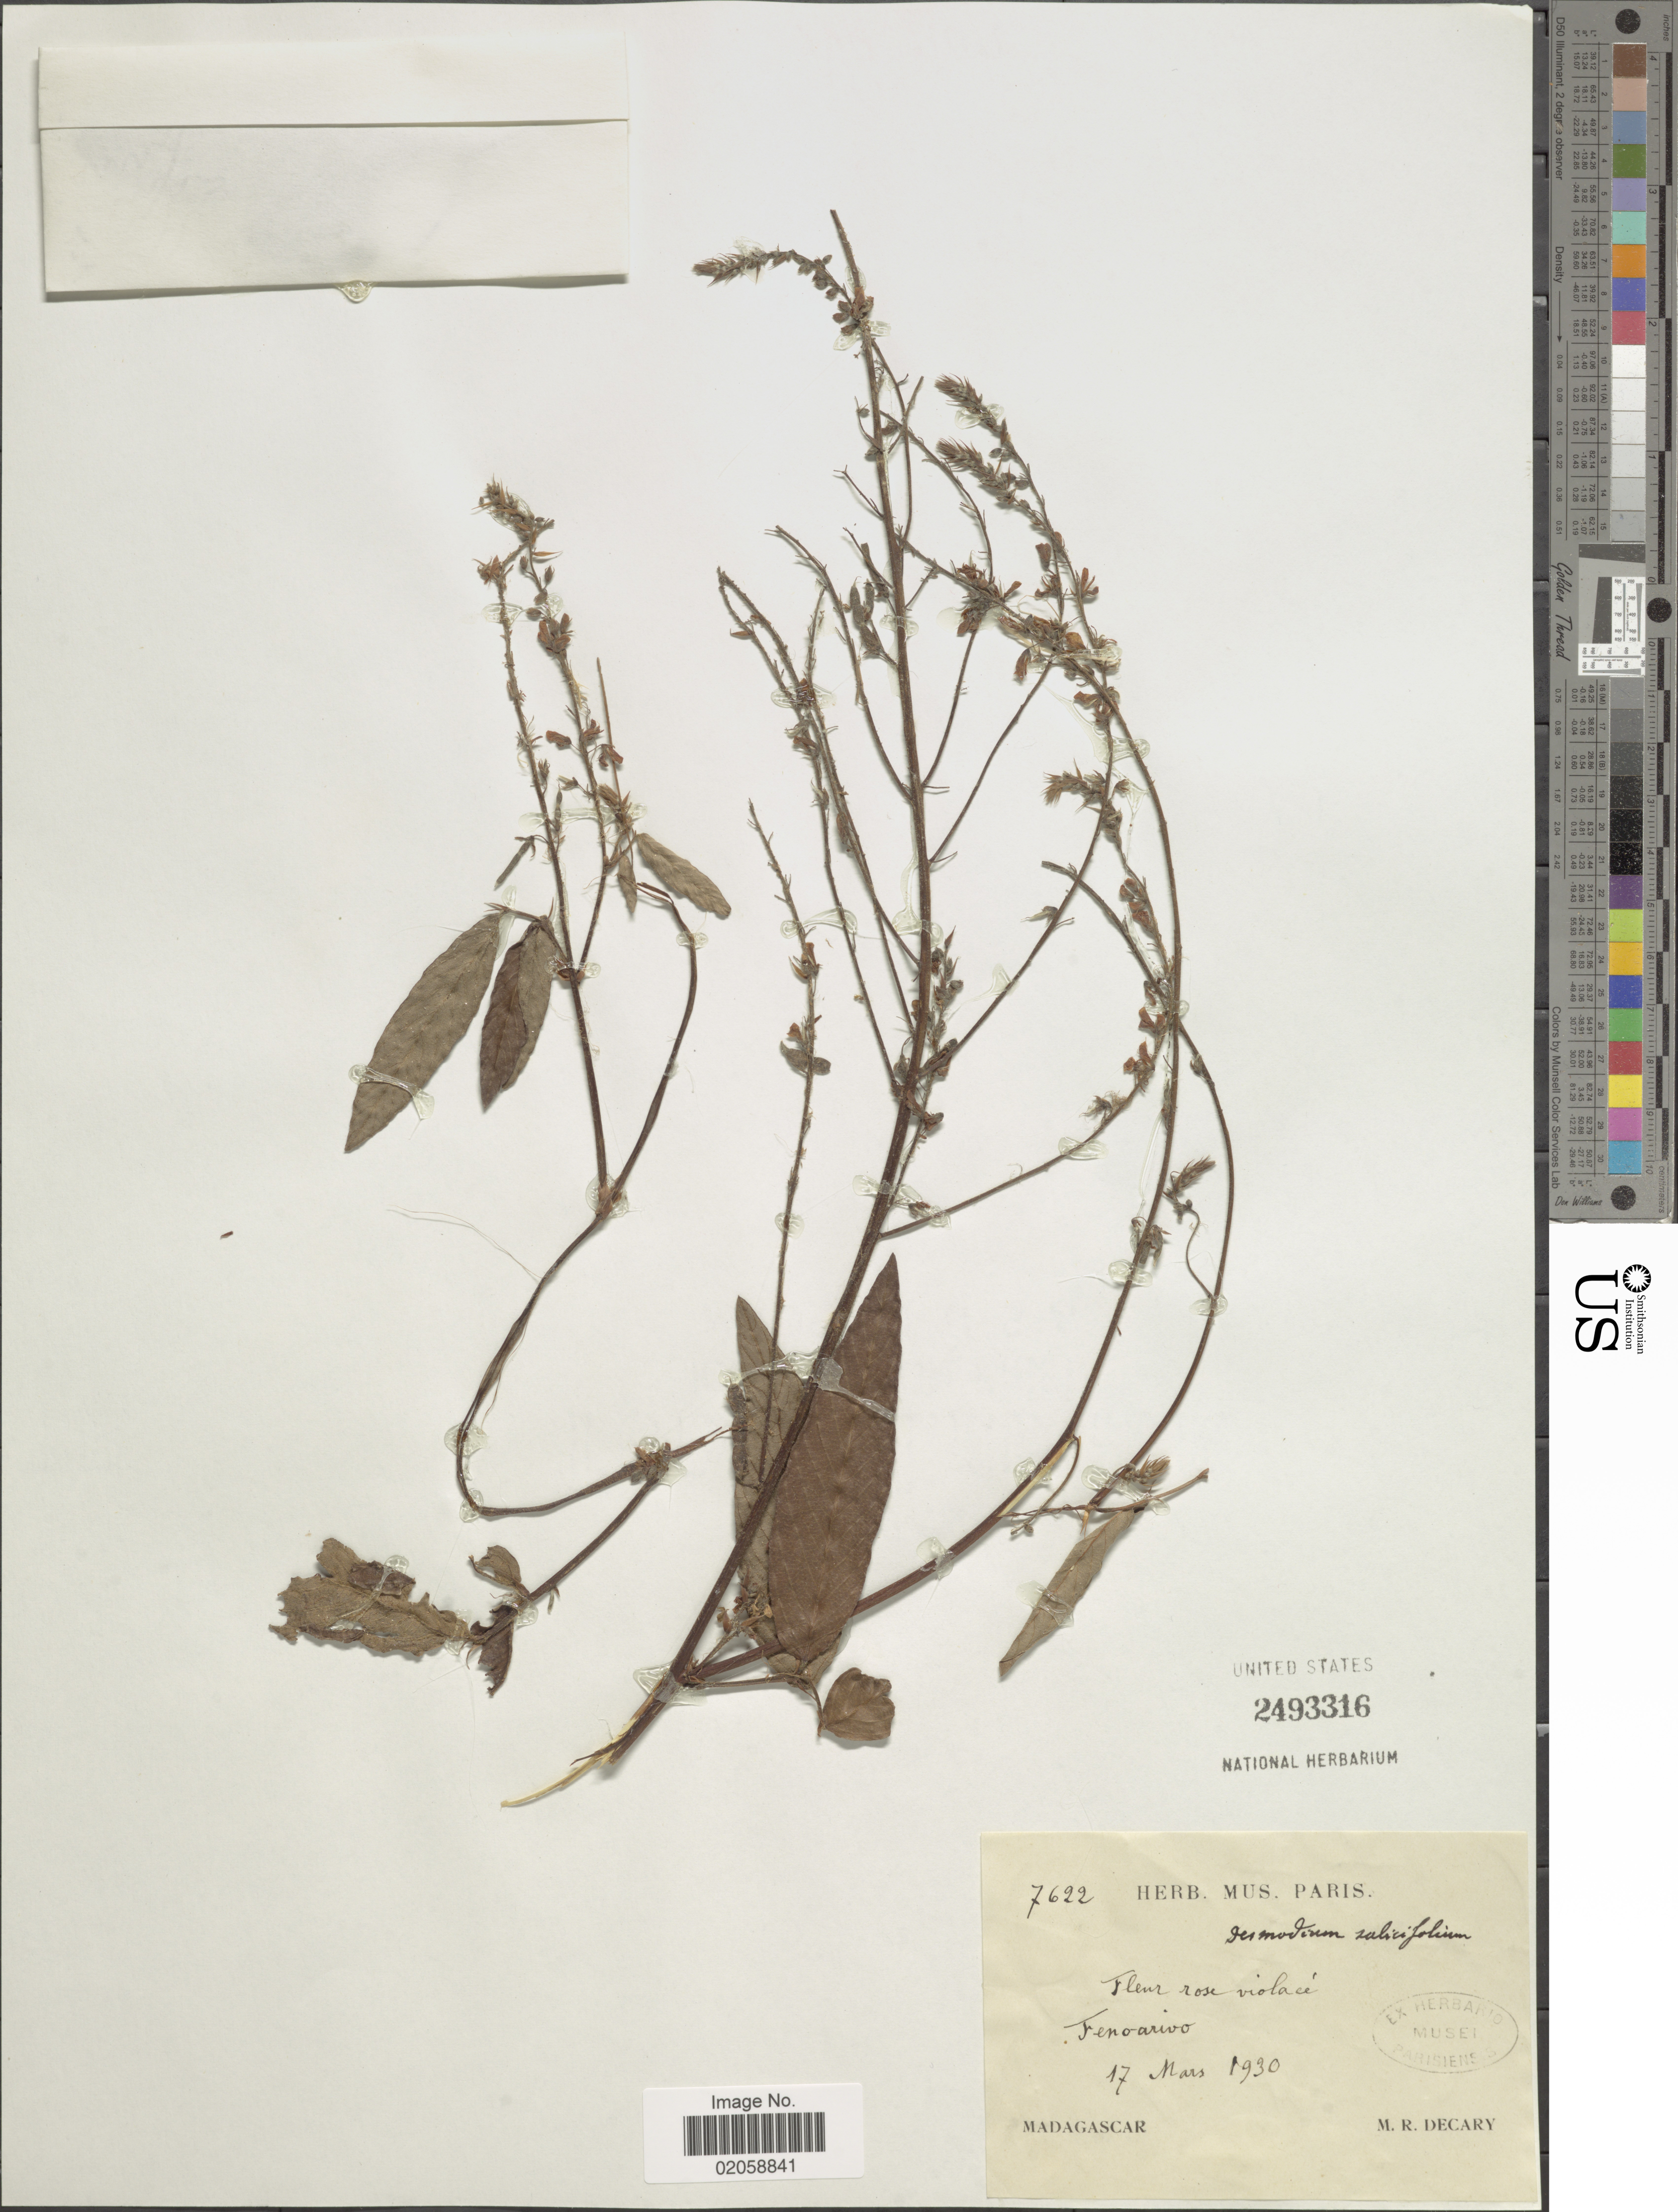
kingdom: Plantae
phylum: Tracheophyta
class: Magnoliopsida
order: Fabales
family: Fabaceae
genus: Pleurolobus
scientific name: Pleurolobus salicifolius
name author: (Poir.) H. Ohashi & K. Ohashi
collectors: R. Decary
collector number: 7622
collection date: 1930-03-17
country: Madagascar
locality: Fleur rose violacé. Fenoarivo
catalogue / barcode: US 2493316